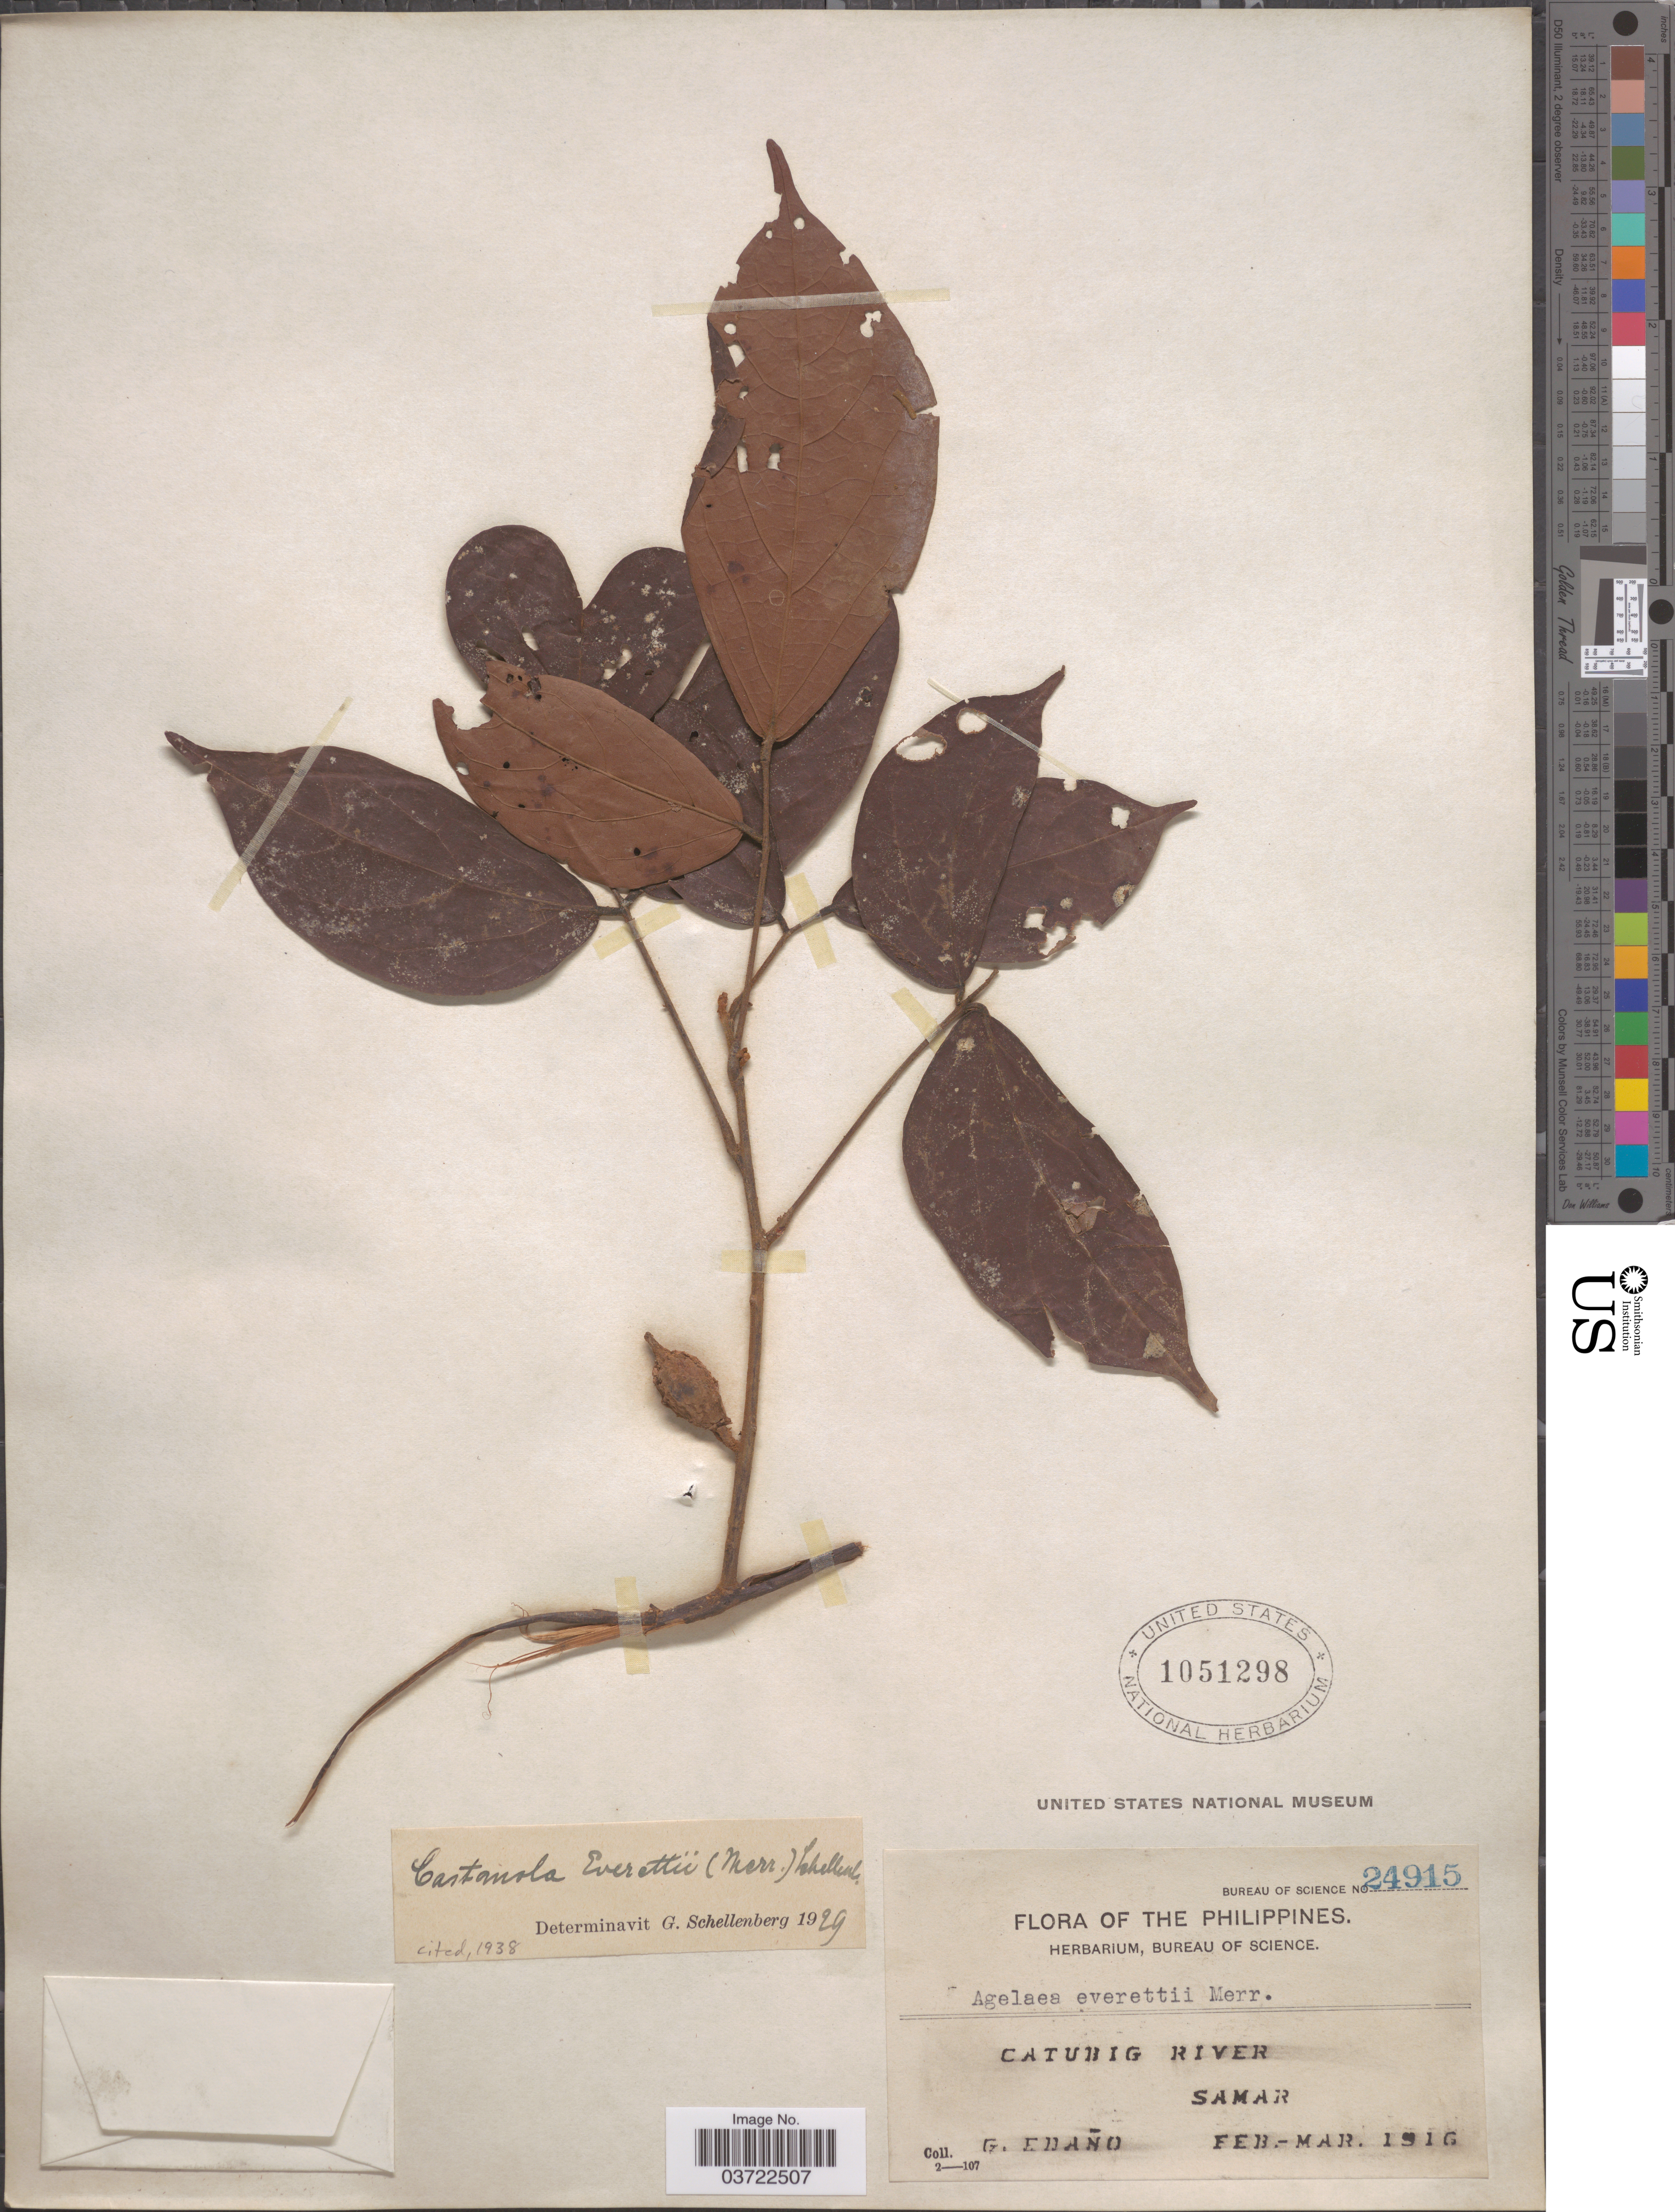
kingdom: Plantae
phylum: Tracheophyta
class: Magnoliopsida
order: Oxalidales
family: Connaraceae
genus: Agelaea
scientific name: Agelaea borneensis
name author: (Hook. f.) Merr.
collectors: G. Edaño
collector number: Bureau of Science 24915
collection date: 1916-02/1916-03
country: Philippines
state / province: Eastern Visayas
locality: Catubig River, Samar.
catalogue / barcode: US 1051298